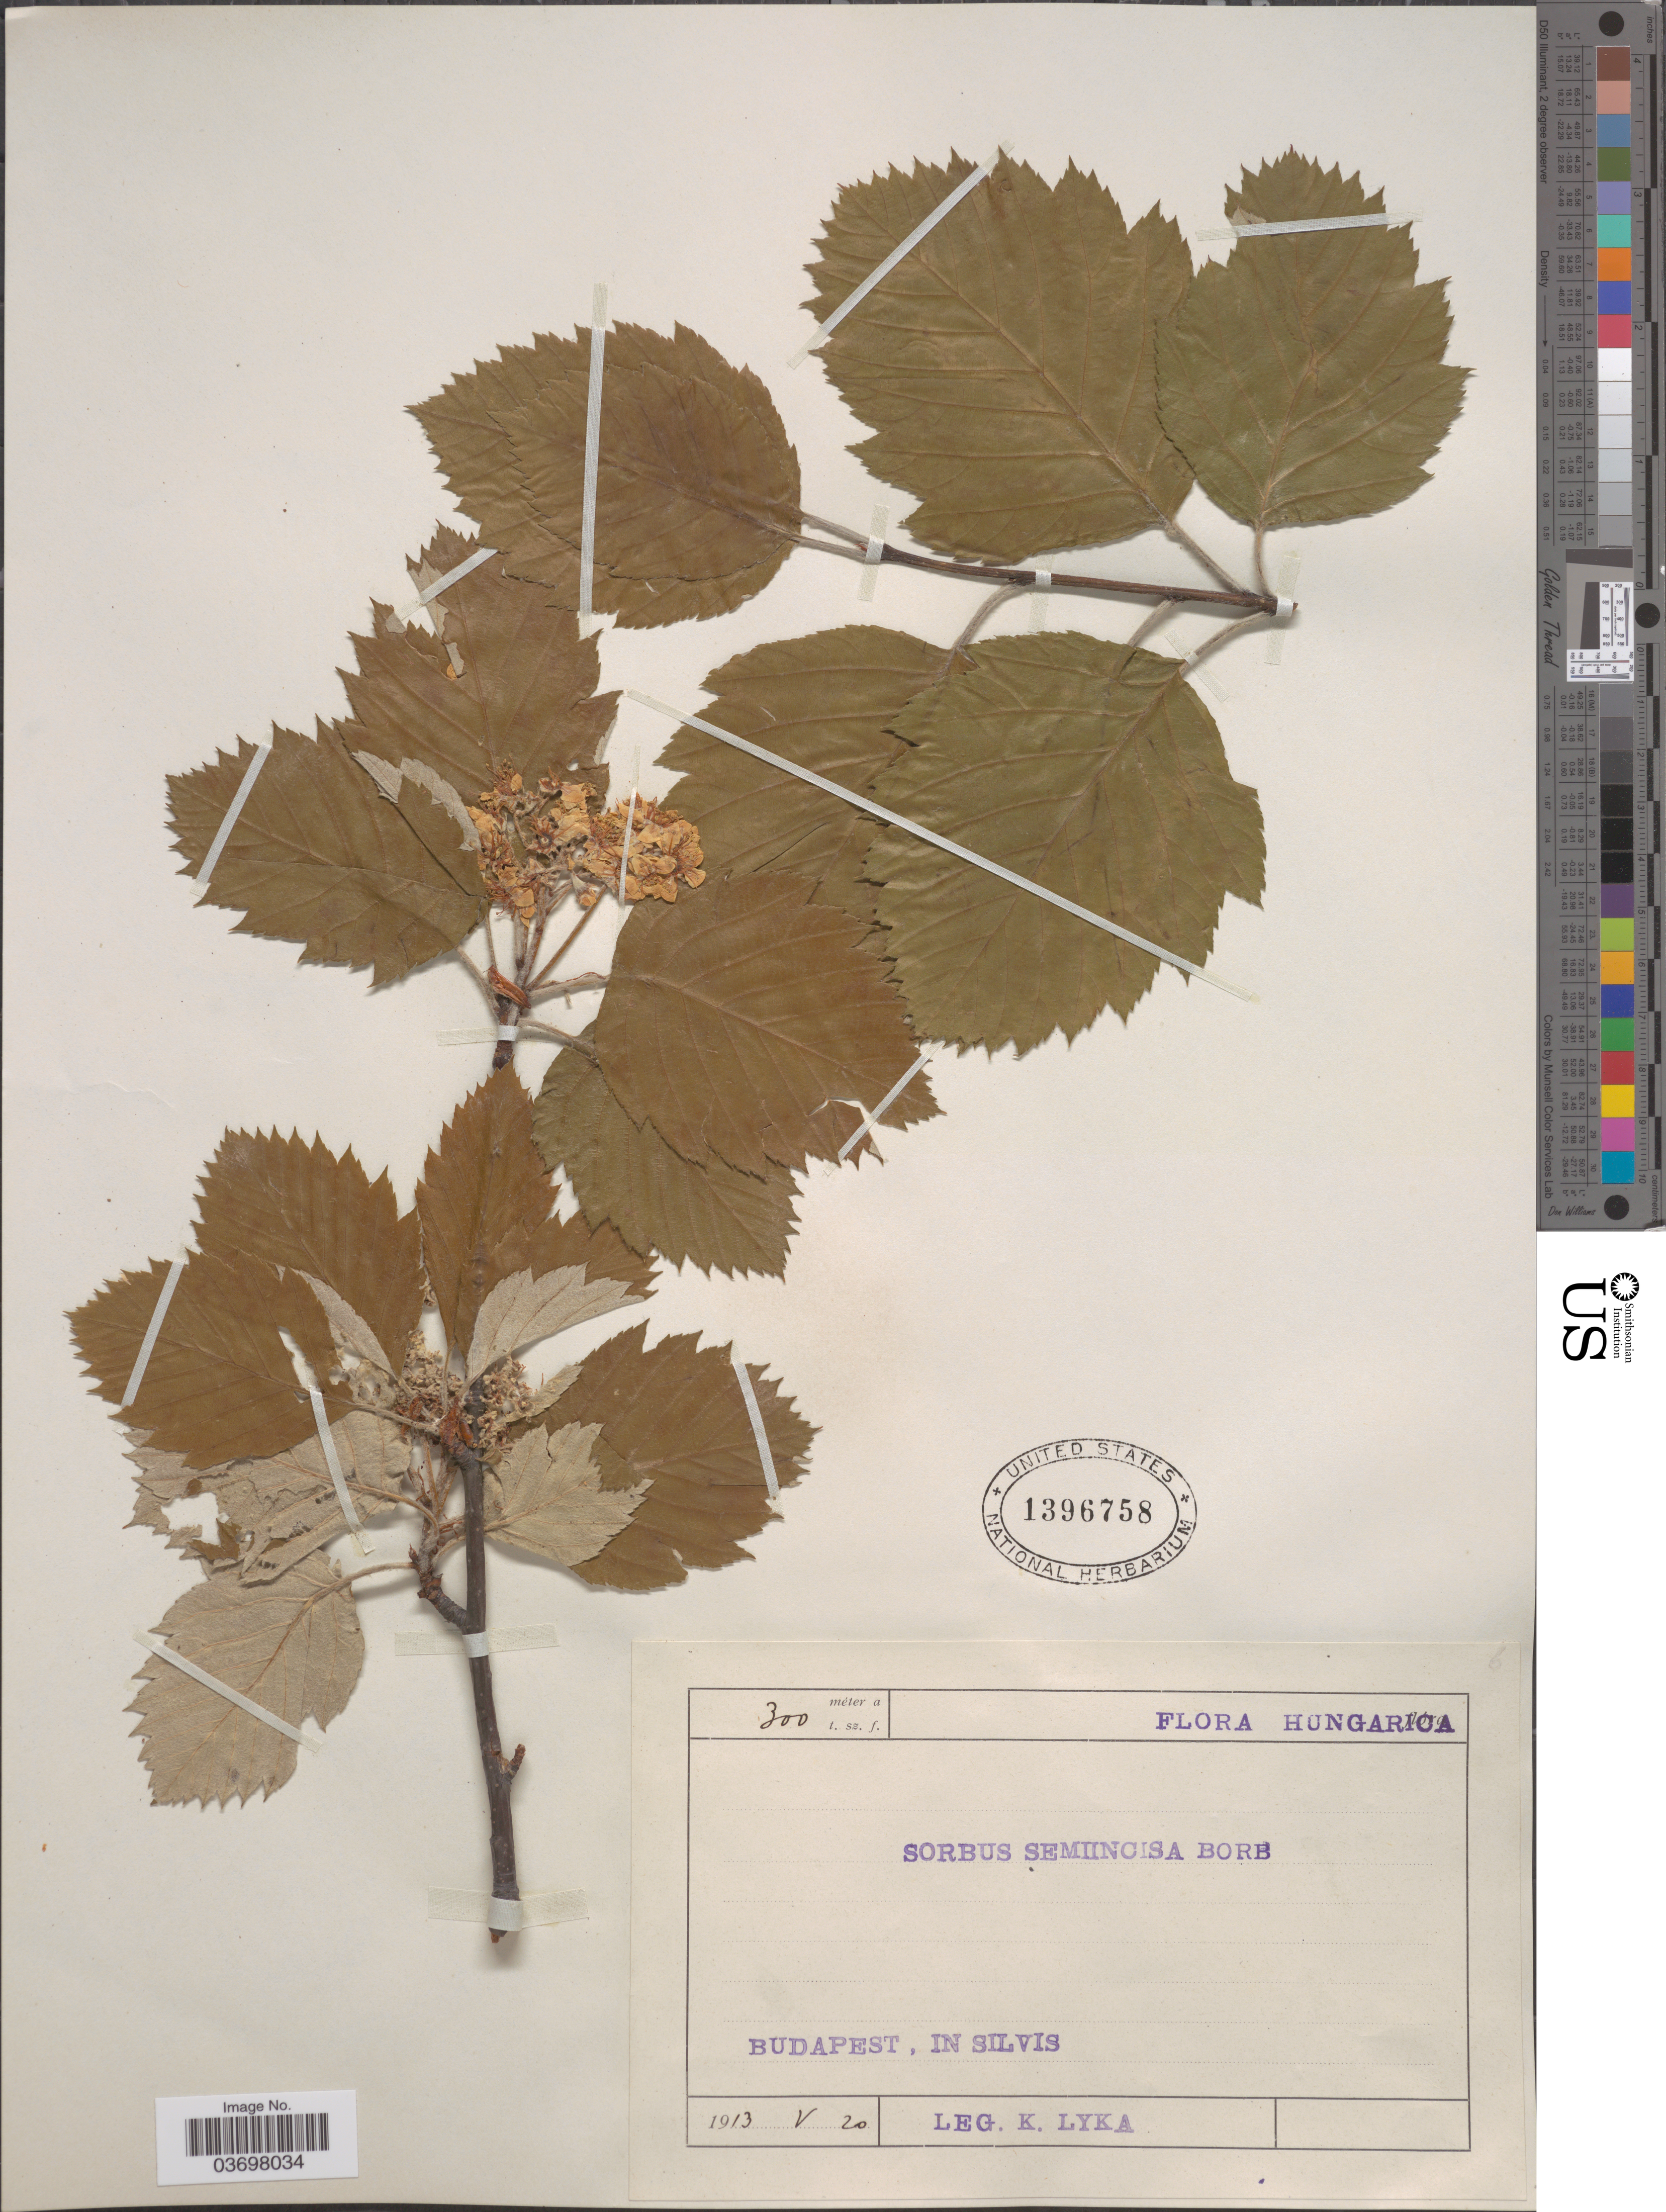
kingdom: Plantae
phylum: Tracheophyta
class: Magnoliopsida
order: Rosales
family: Rosaceae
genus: Sorbus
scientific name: Sorbus semi-incisa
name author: Borbás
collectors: K. Lyka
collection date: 1913-05-20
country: Hungary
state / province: Budapest, Capital District of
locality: In silvis.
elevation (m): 300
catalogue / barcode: US 1396758